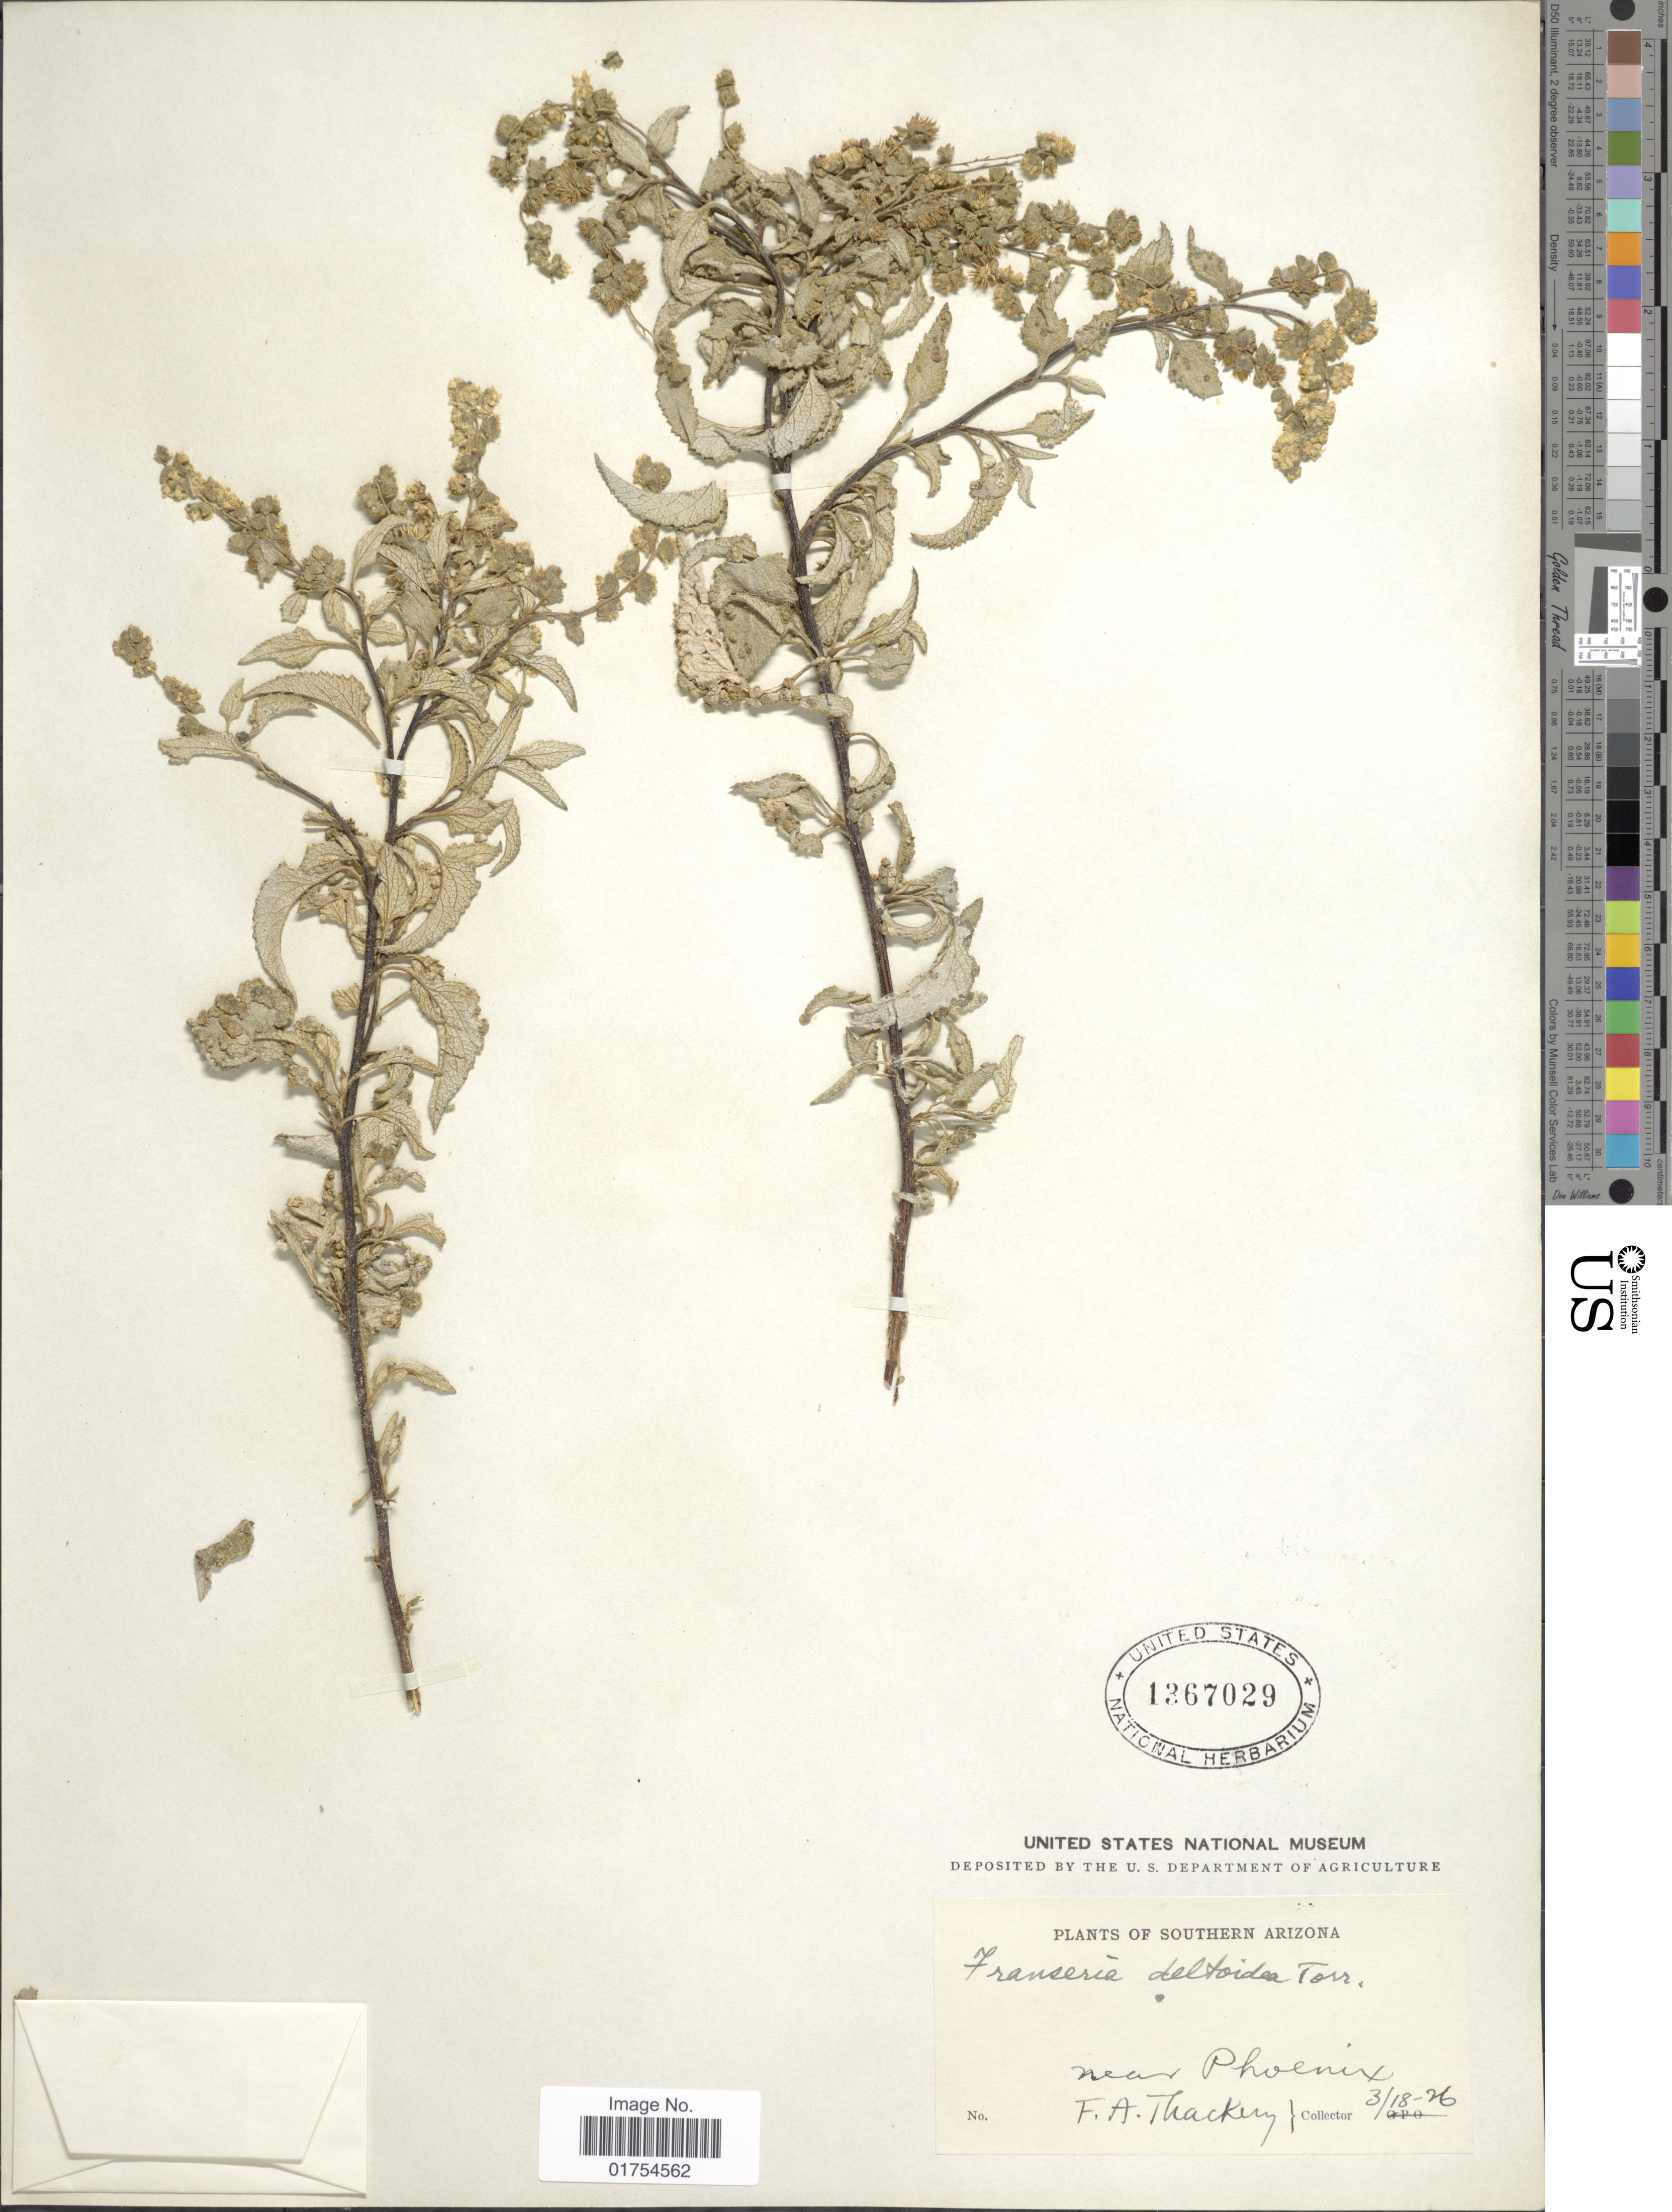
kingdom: Plantae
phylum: Tracheophyta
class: Magnoliopsida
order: Asterales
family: Asteraceae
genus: Franseria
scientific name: Franseria deltoidea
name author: Torr.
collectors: F. Thackery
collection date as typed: Transcribed d/m/y: 18/3/26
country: United States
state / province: Arizona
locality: Southern Arizona, near Phoenix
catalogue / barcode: US 1367029